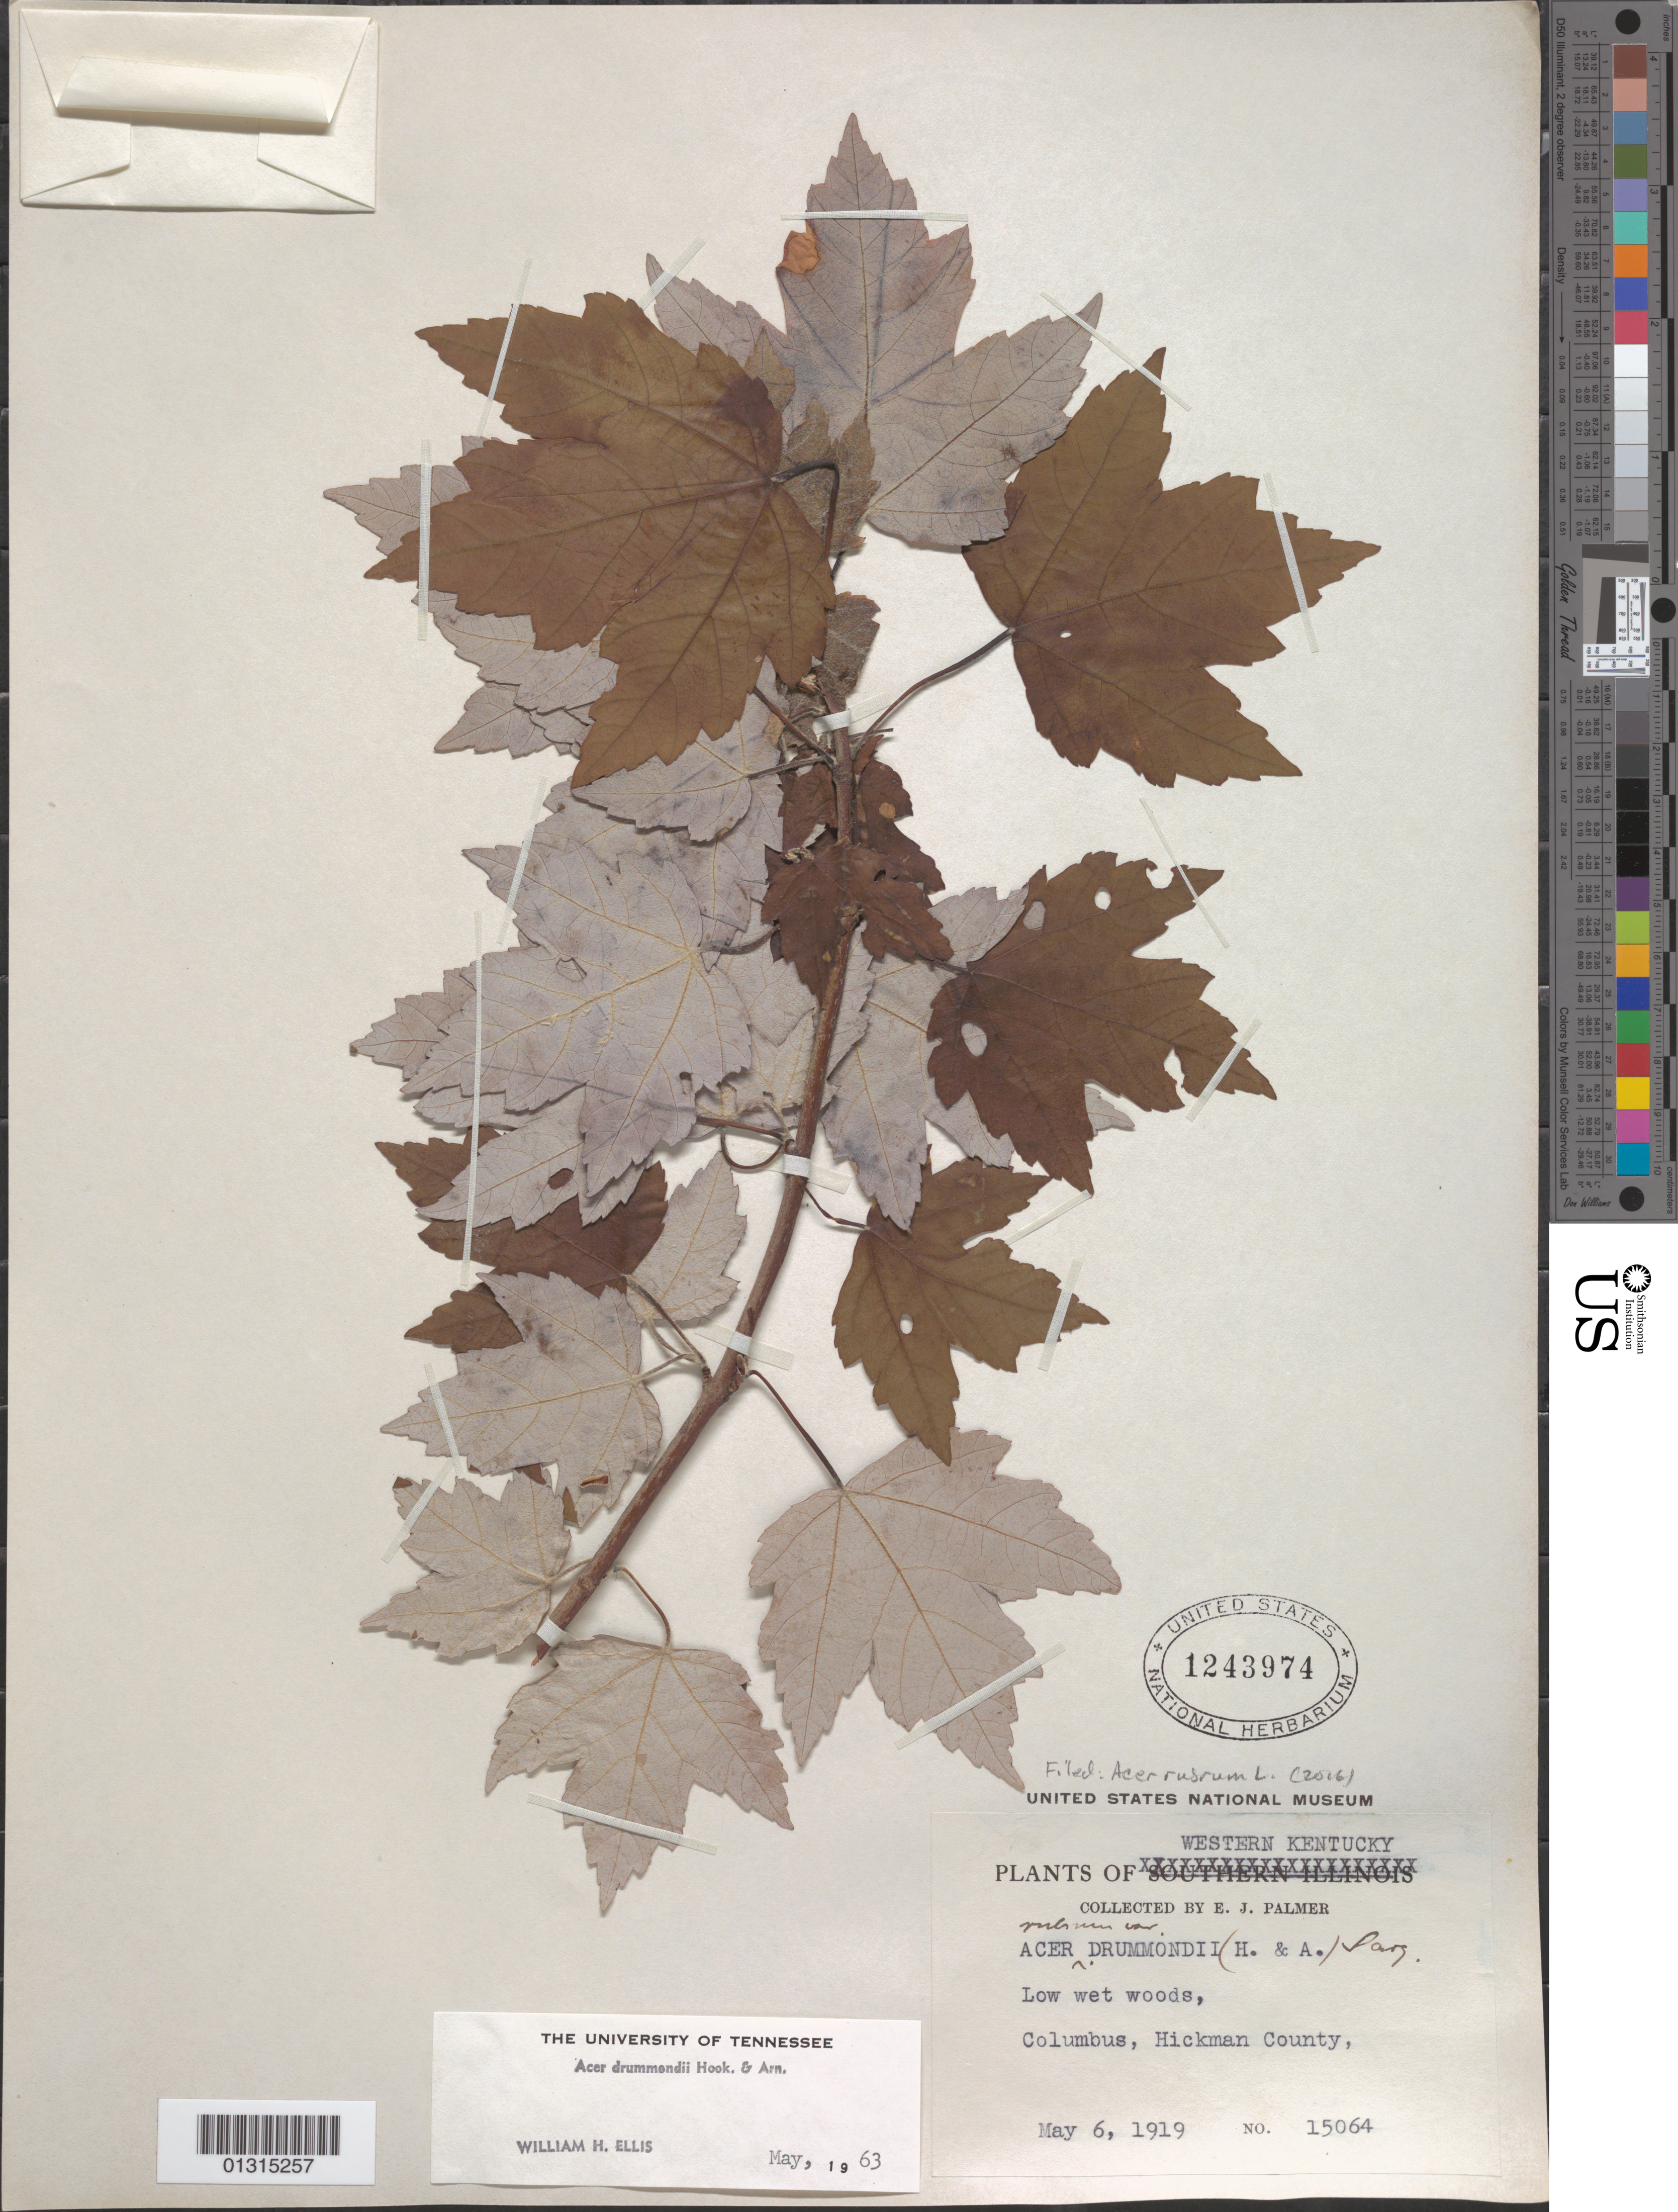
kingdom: Plantae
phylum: Tracheophyta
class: Magnoliopsida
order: Sapindales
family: Sapindaceae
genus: Acer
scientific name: Acer rubrum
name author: L.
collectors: E. J. Palmer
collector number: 15064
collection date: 1919-05-06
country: United States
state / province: Kentucky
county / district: Hickman County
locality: Hickman County, Columbus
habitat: Low wet woods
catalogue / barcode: US 1243974